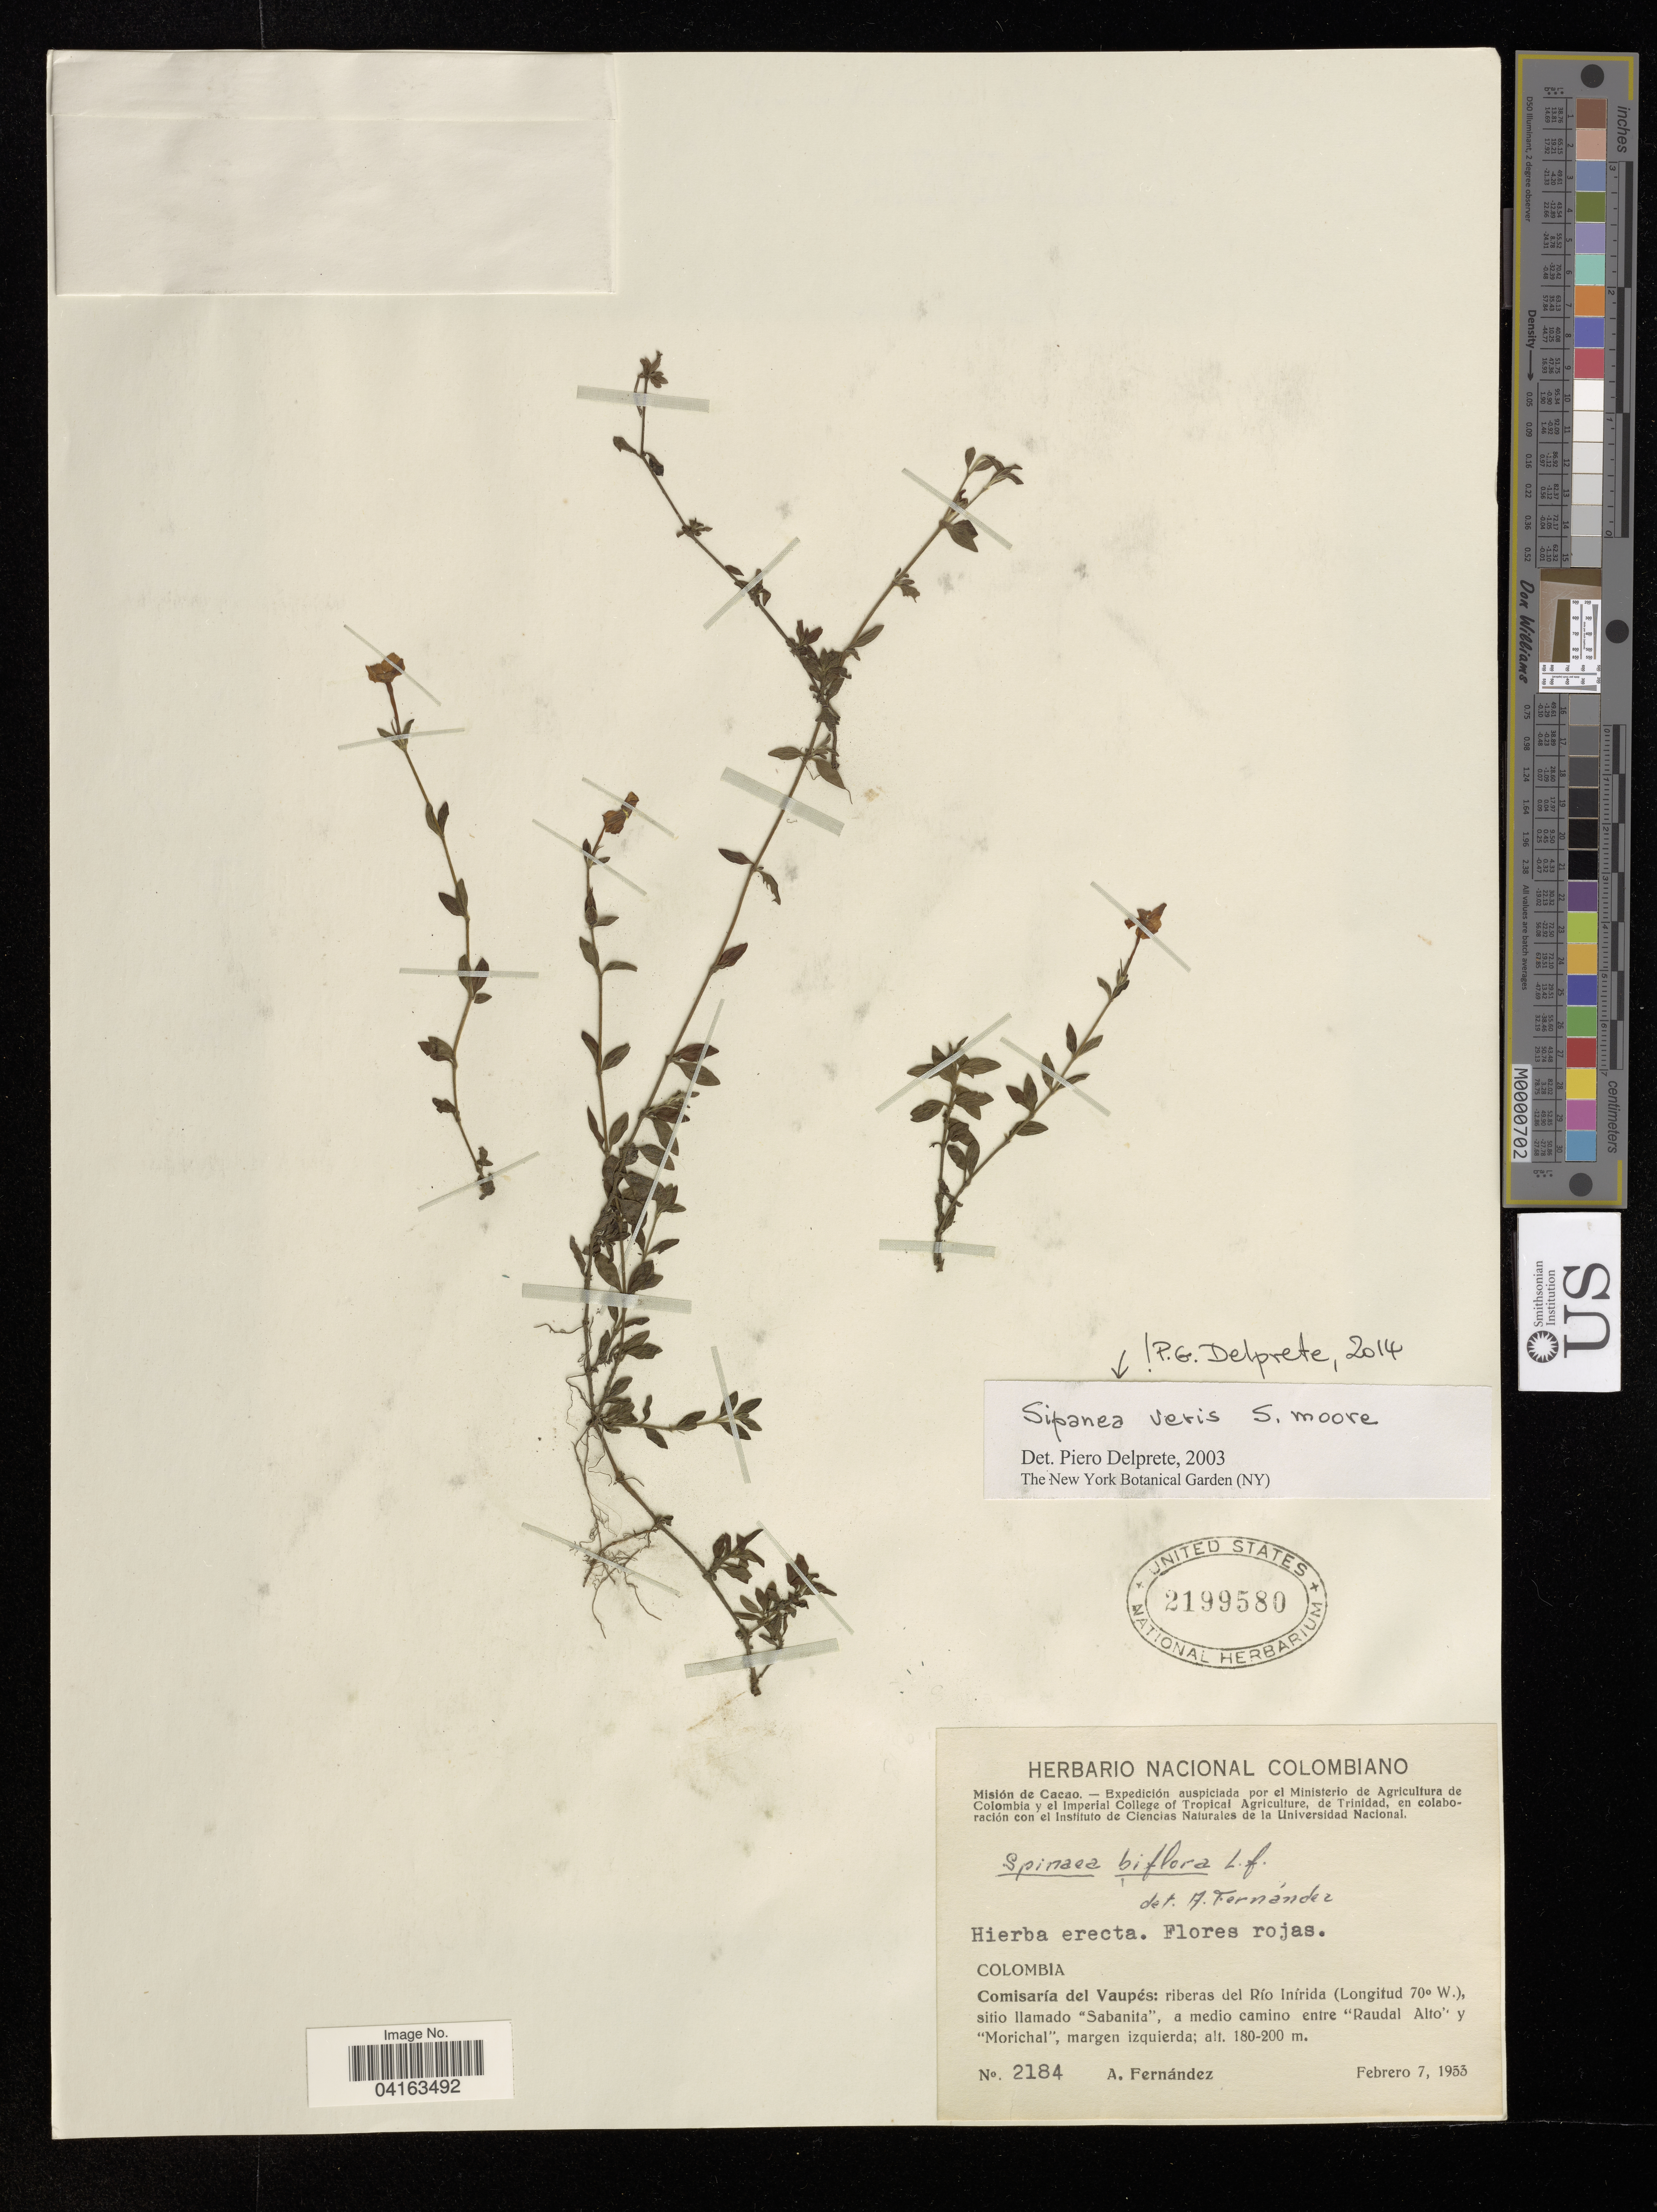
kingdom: Plantae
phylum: Tracheophyta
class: Magnoliopsida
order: Gentianales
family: Rubiaceae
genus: Sipanea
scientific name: Sipanea veris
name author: S. Moore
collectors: A. Fernández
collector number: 2184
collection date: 1953-02-07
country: Colombia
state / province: Vaupés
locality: Misión de Cacao. - auspiciada por el Ministerio de Agricultura de Colombia y el Imperial College of Tropical Agriculture, de Trinidad, en colaboración con el Instituto de Ciencias Naturales de la Universidad Nacional. Comisaría del Vaupés: riberas del Río Inírida, sitio llamado "Sabanita", a medio camino entre "Raudal Alto" y "Morichal", margen izquierda.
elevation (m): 180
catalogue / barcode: US 2199580